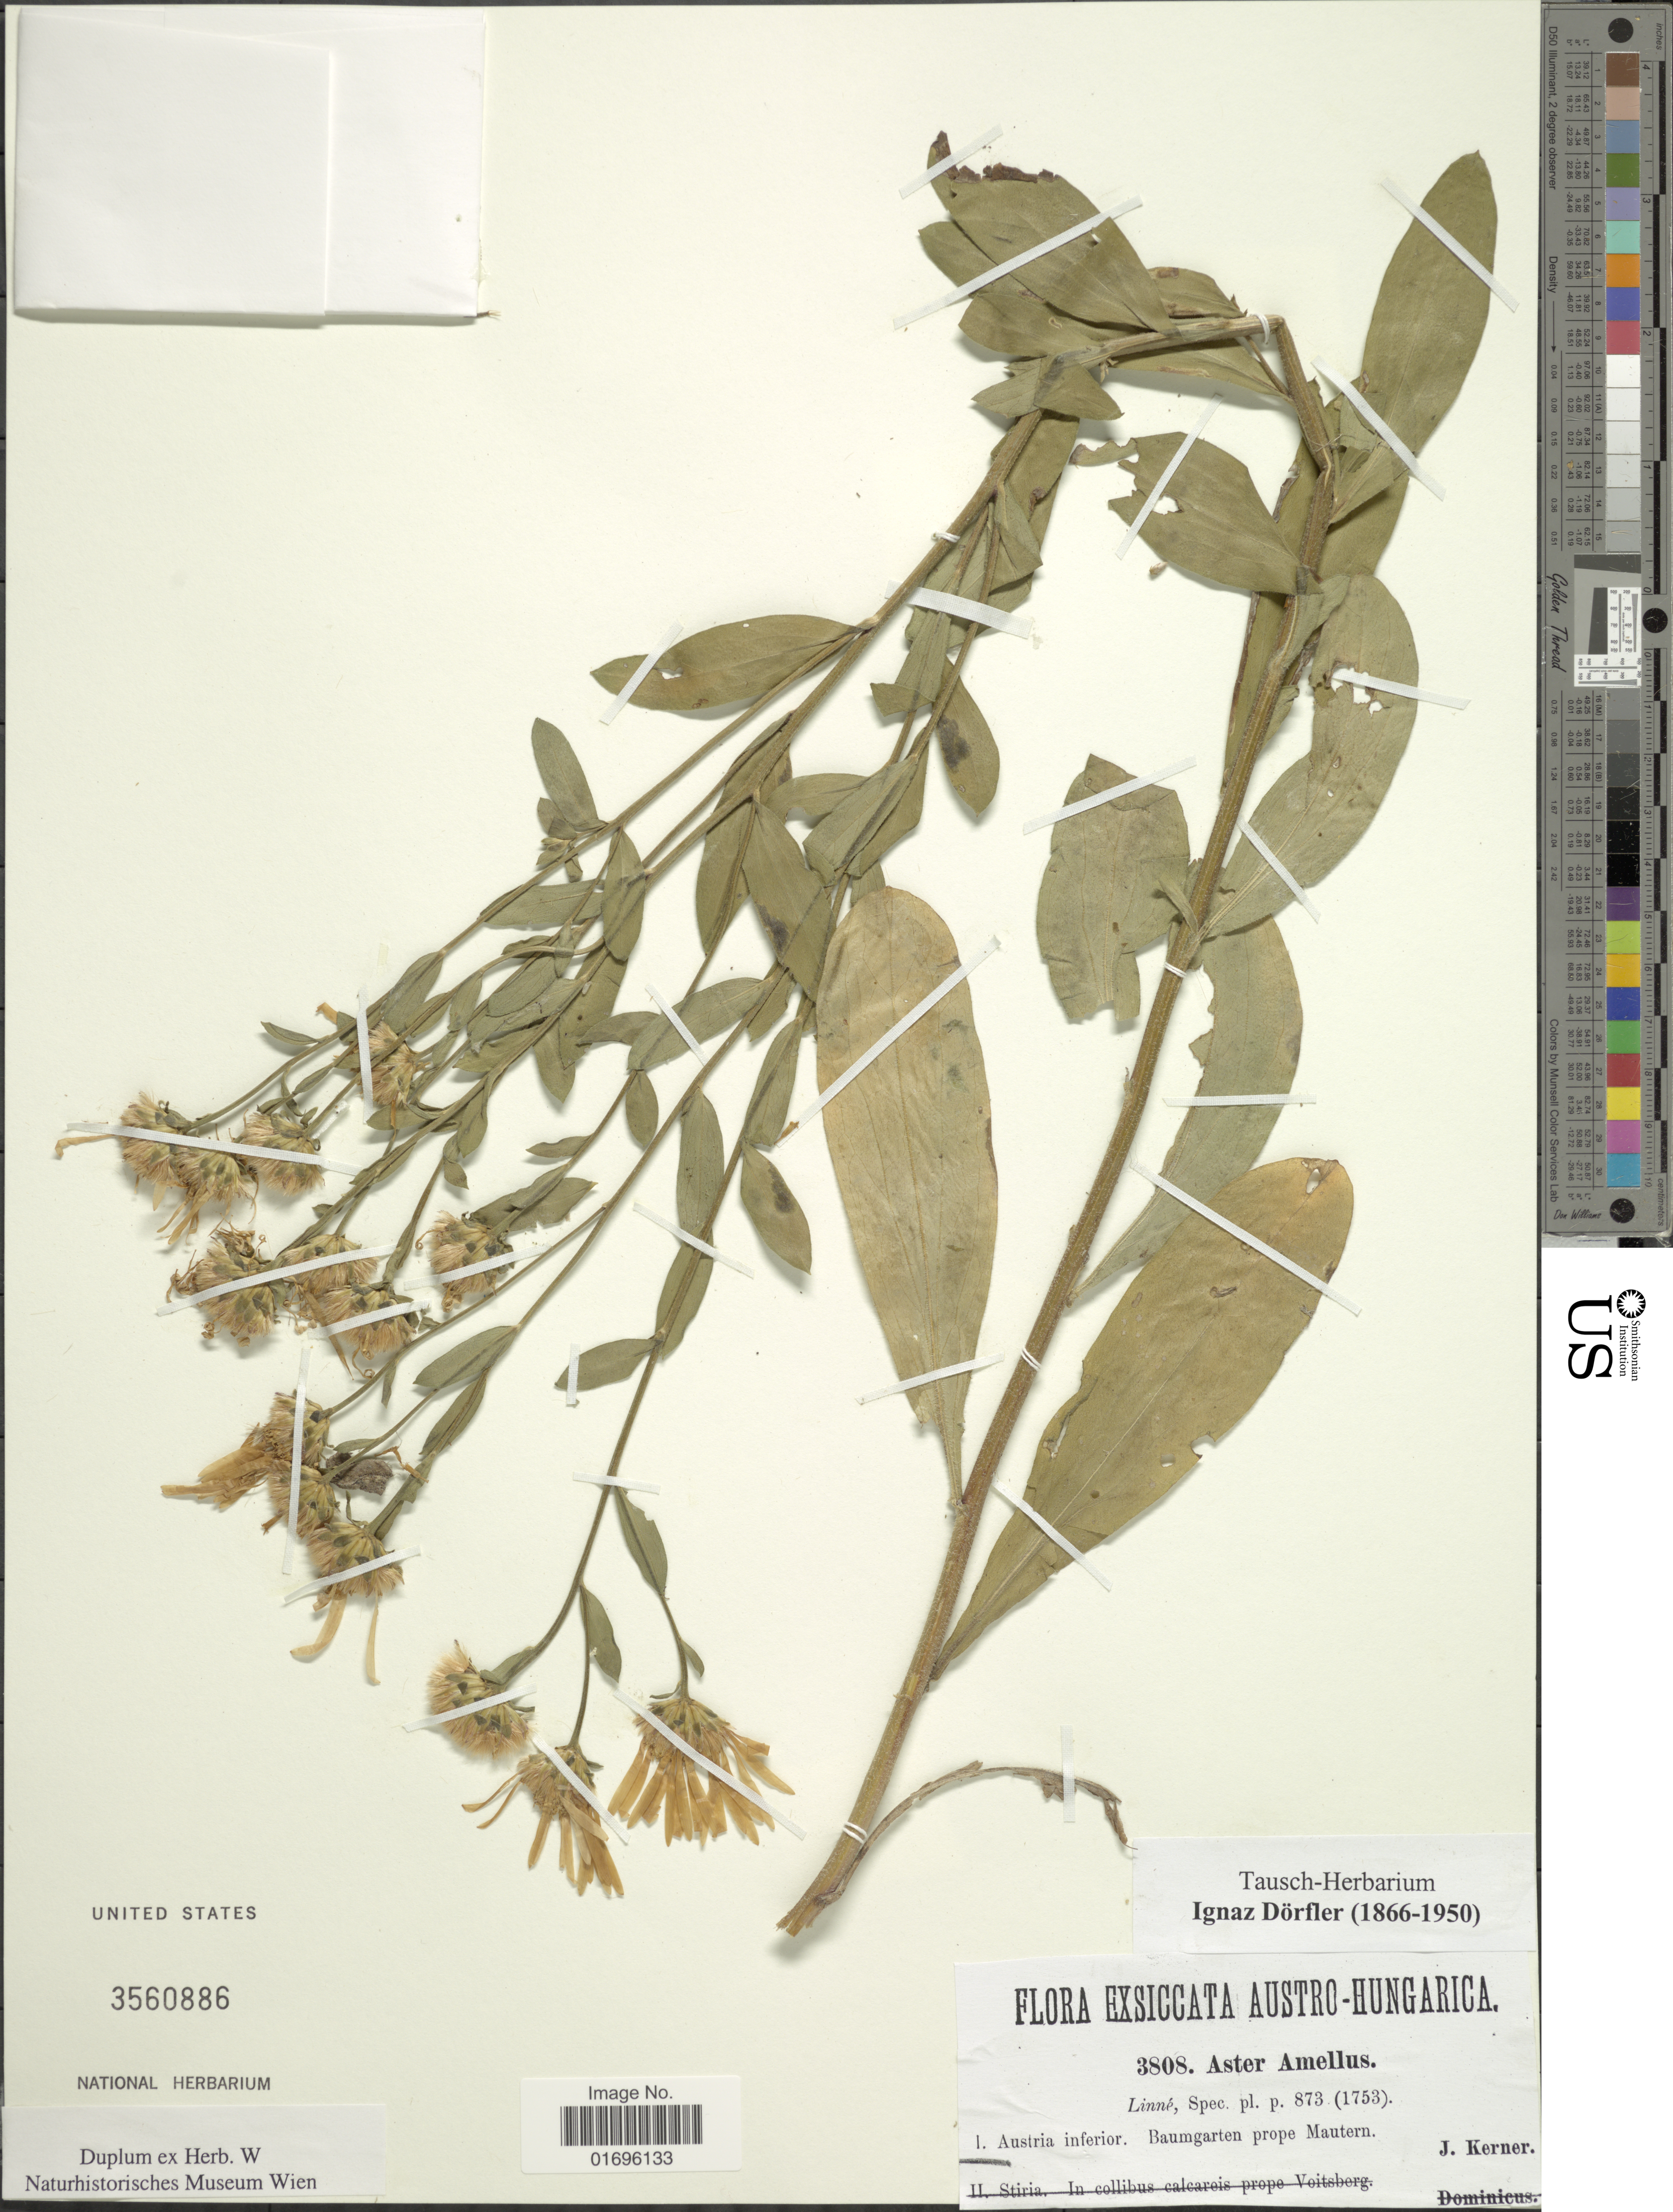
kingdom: Plantae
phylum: Tracheophyta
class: Magnoliopsida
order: Asterales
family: Asteraceae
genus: Aster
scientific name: Aster amellus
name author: L.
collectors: J. Kerner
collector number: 3808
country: Austria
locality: Austria inferior. Baumgarten prope Mautern.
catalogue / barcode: US 3560886